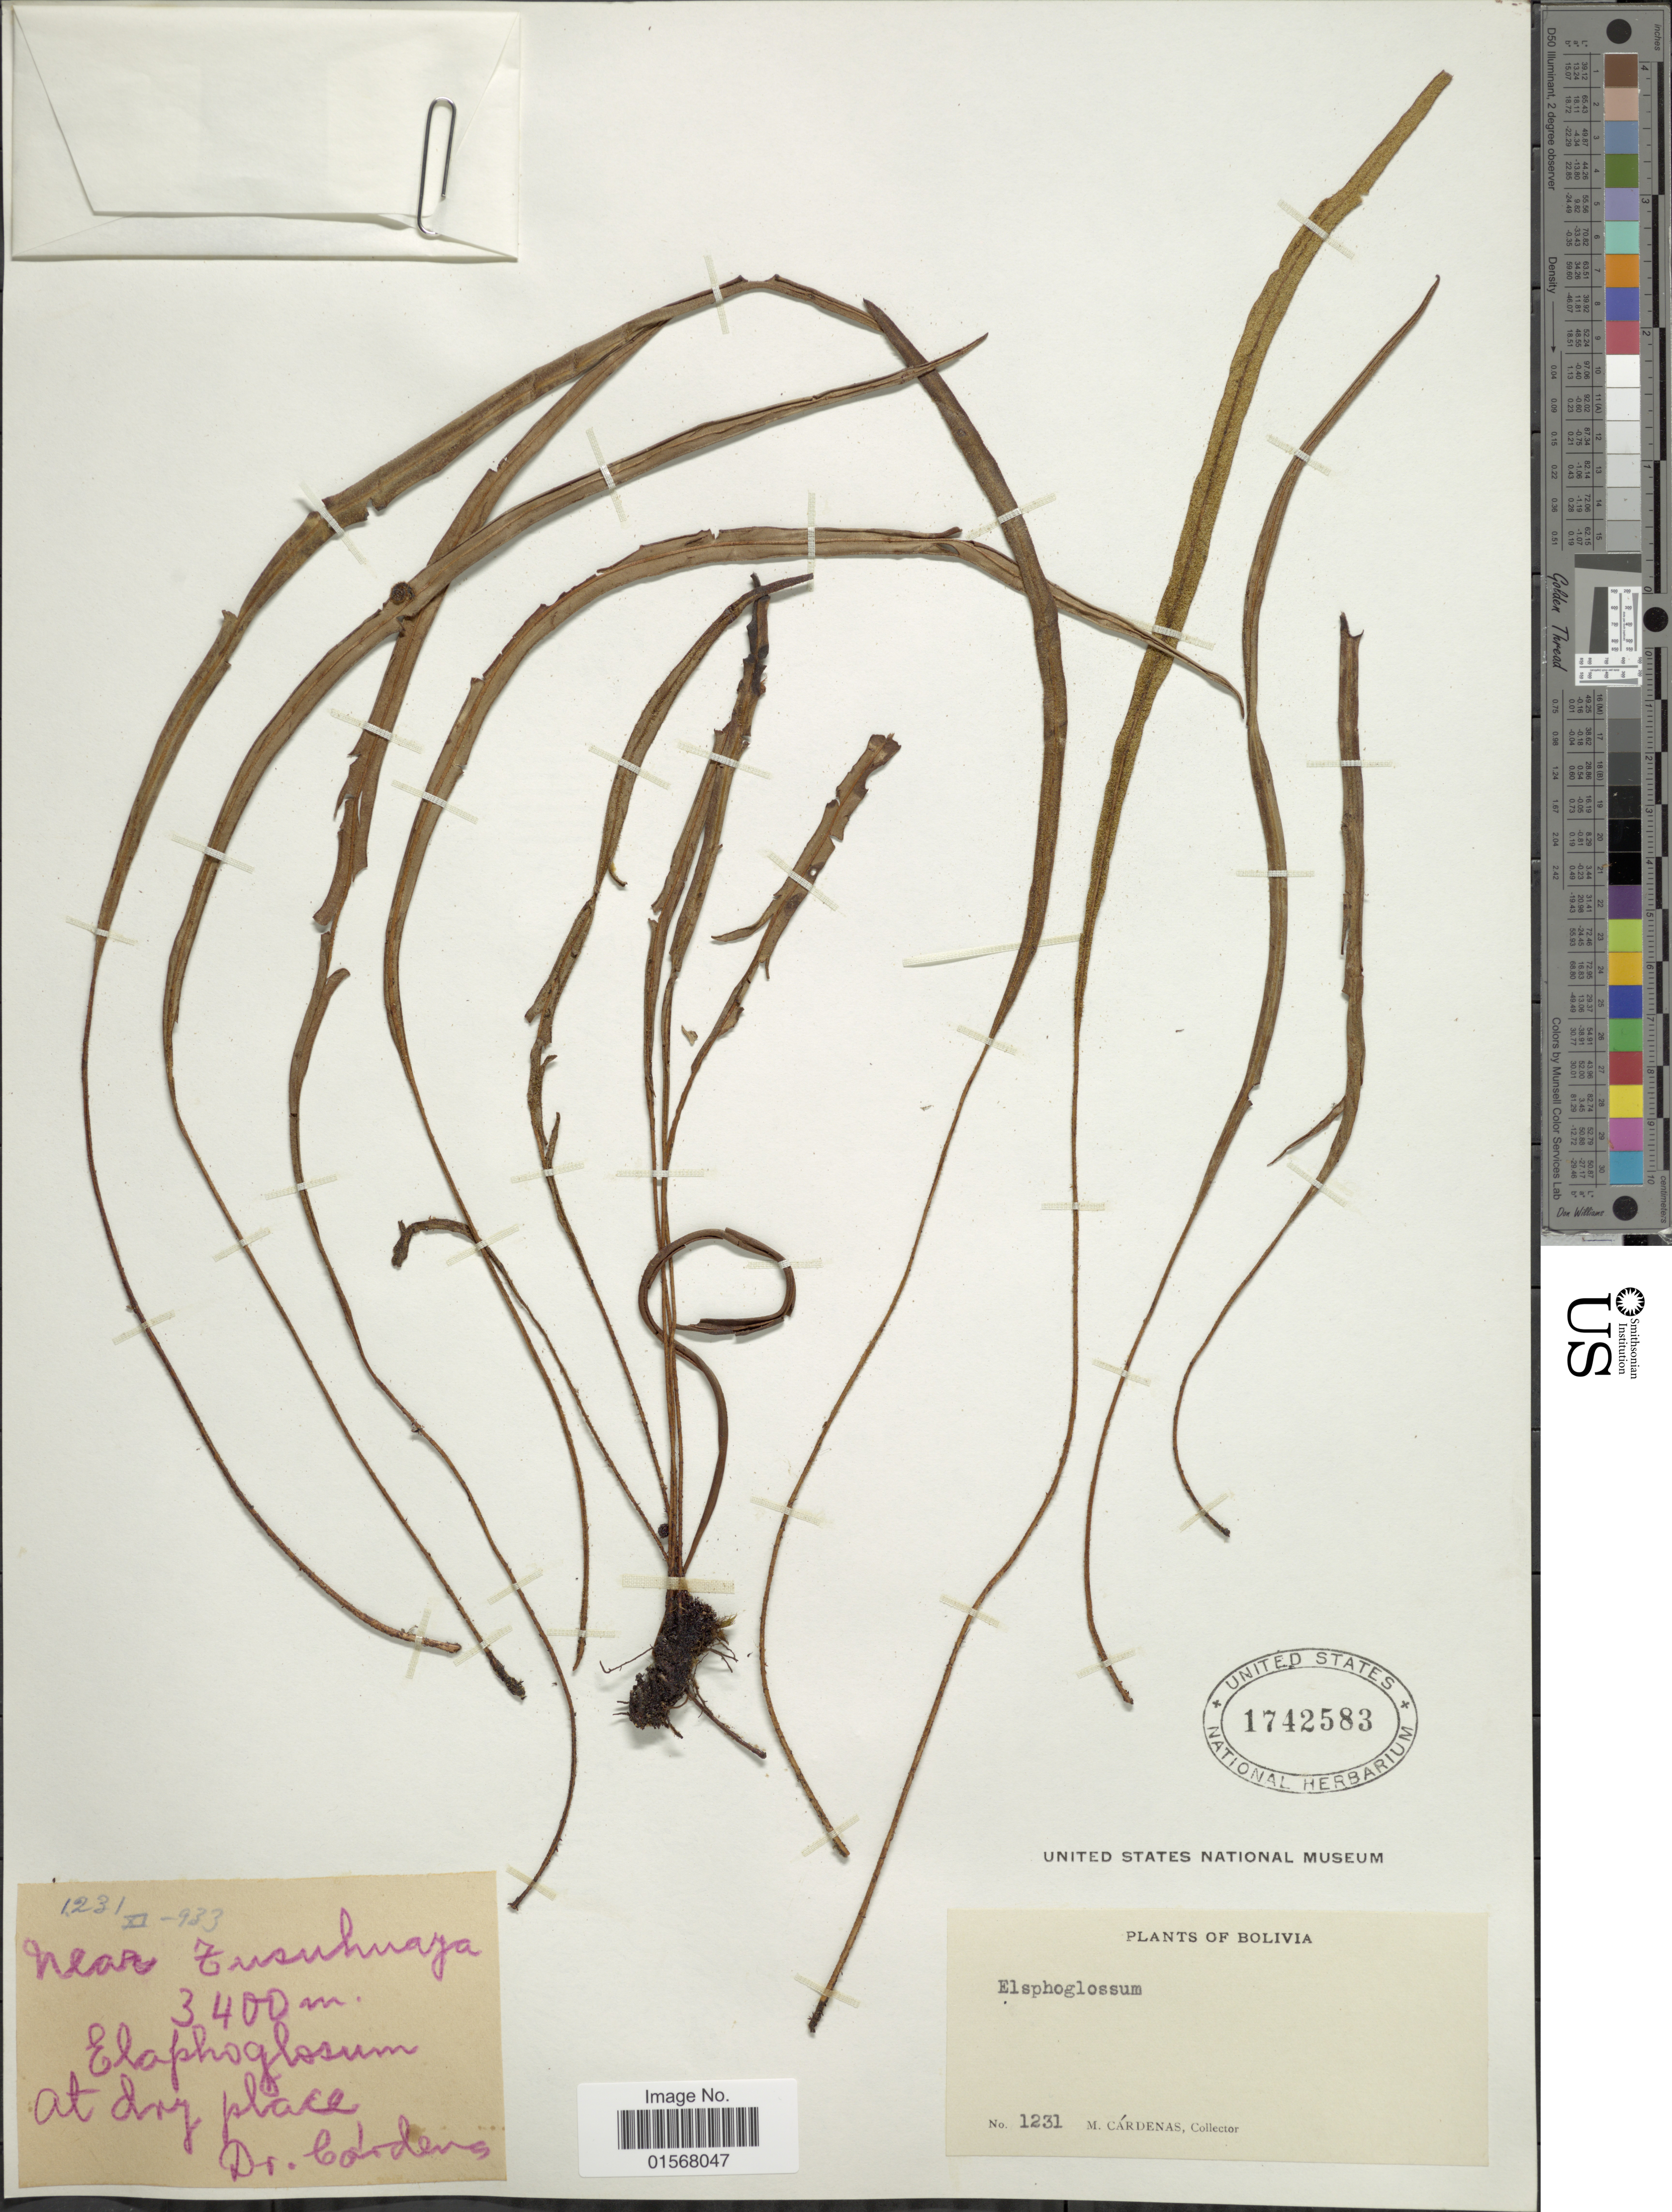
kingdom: Plantae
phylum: Tracheophyta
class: Polypodiopsida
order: Polypodiales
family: Dryopteridaceae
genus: Elaphoglossum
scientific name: Elaphoglossum tenuiculum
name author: (Fée) Baker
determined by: Vasco, A.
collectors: M. Cárdenas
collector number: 1231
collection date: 1933-11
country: Bolivia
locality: Near Tusuhuaja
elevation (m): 3400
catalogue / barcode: US 1742583